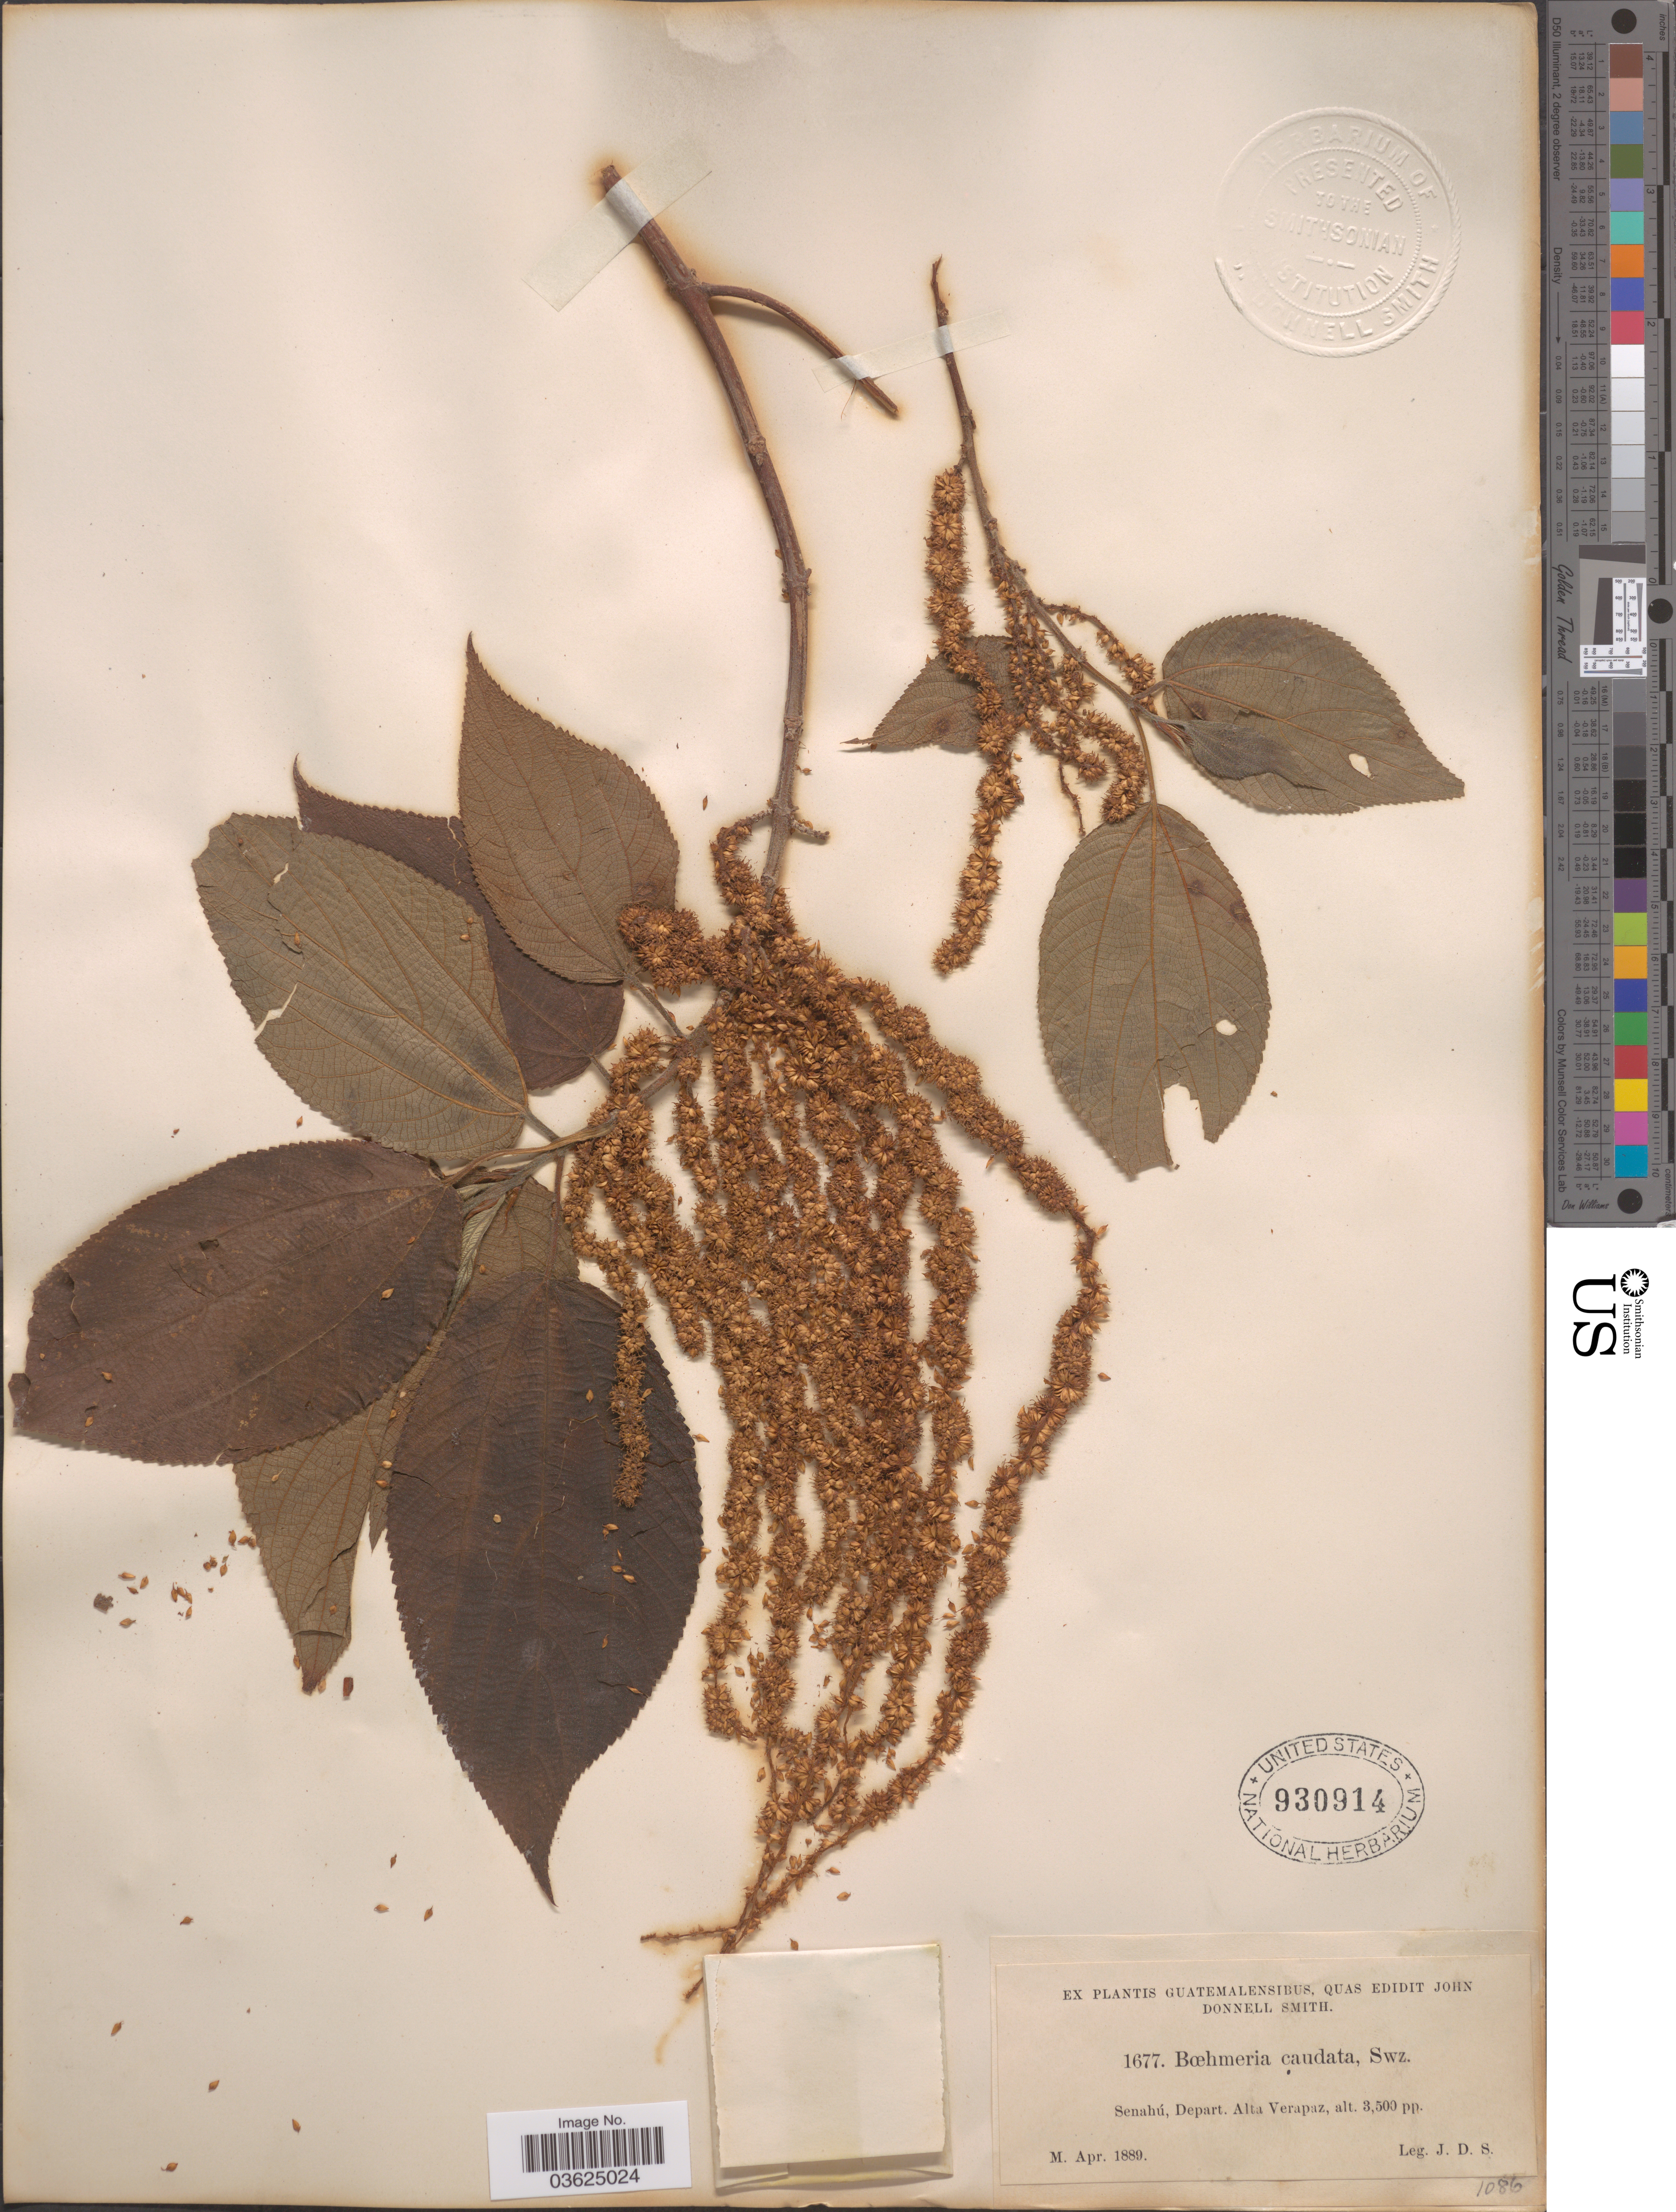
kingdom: Plantae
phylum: Tracheophyta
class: Magnoliopsida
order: Rosales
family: Urticaceae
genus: Boehmeria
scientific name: Boehmeria caudata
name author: Sw.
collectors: J. Donnell Smith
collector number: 1677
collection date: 1889-04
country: Guatemala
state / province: Alta Verapaz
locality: Senahú, Depart. Alta Verapaz.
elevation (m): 1067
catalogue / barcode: US 930914